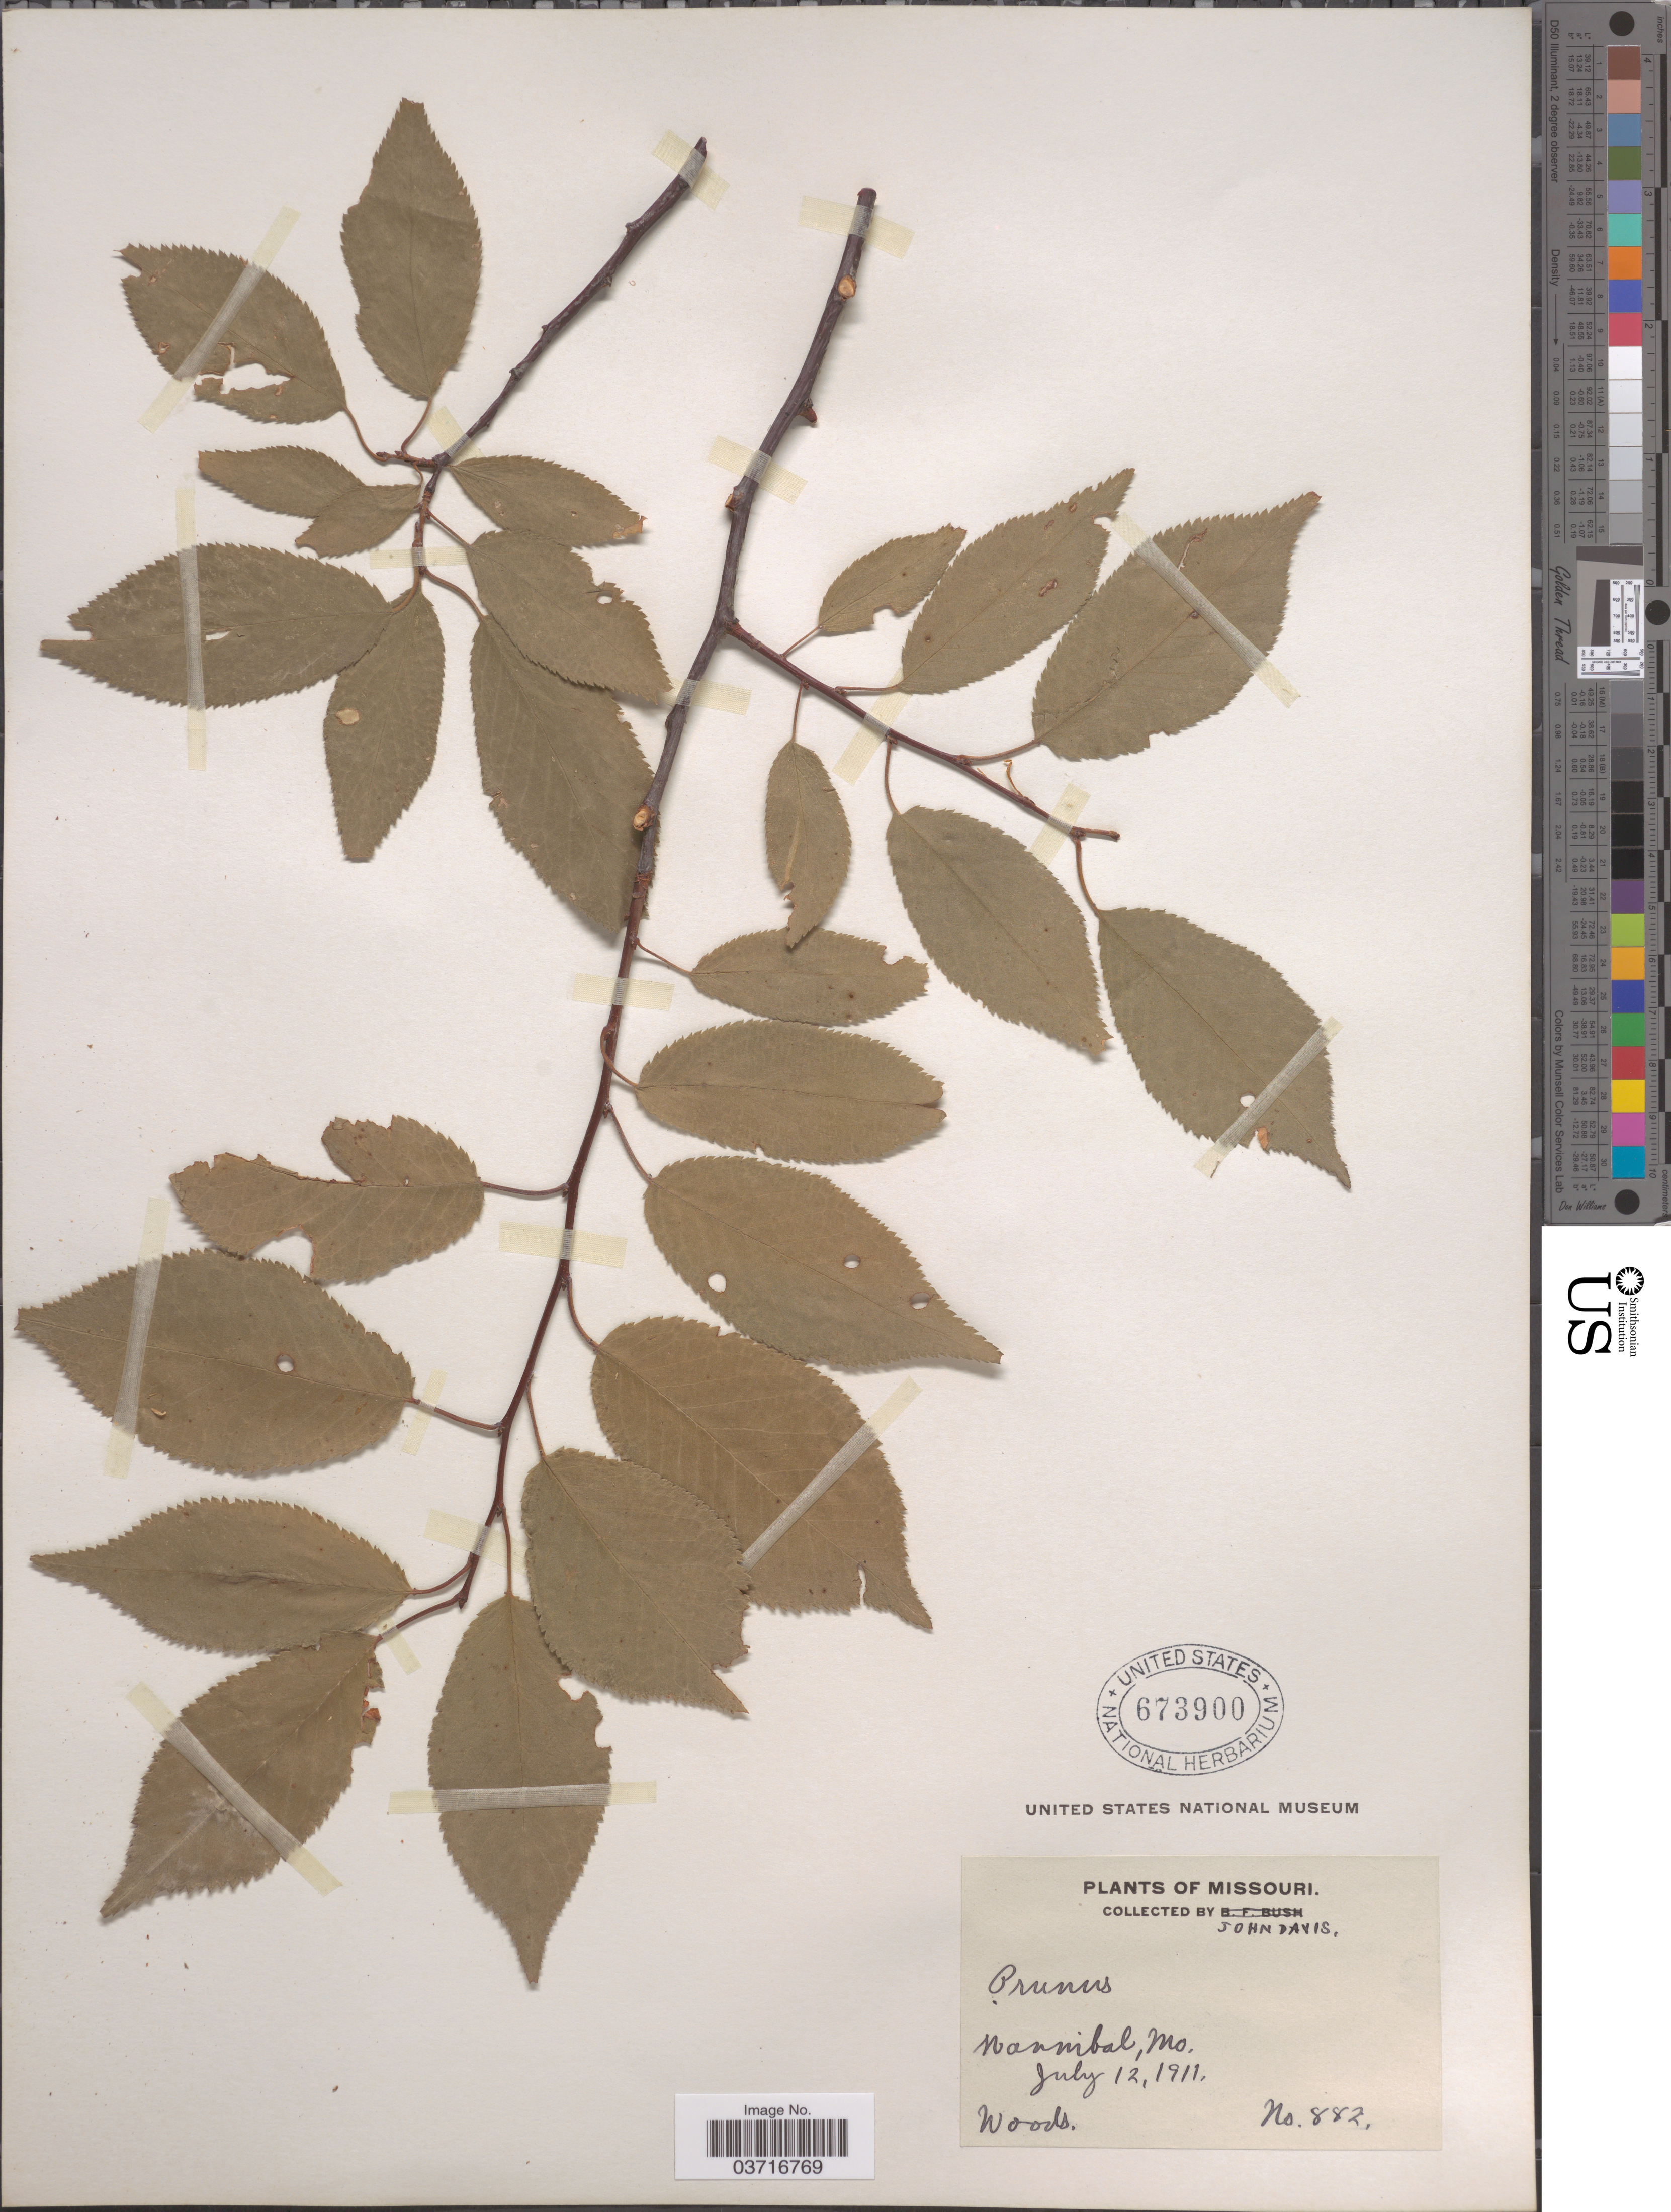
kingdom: Plantae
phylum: Tracheophyta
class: Magnoliopsida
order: Rosales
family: Rosaceae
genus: Prunus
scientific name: Prunus sp.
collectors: J. Davis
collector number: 882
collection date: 1911-07-12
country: United States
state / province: Missouri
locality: Hannibal.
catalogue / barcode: US 673900